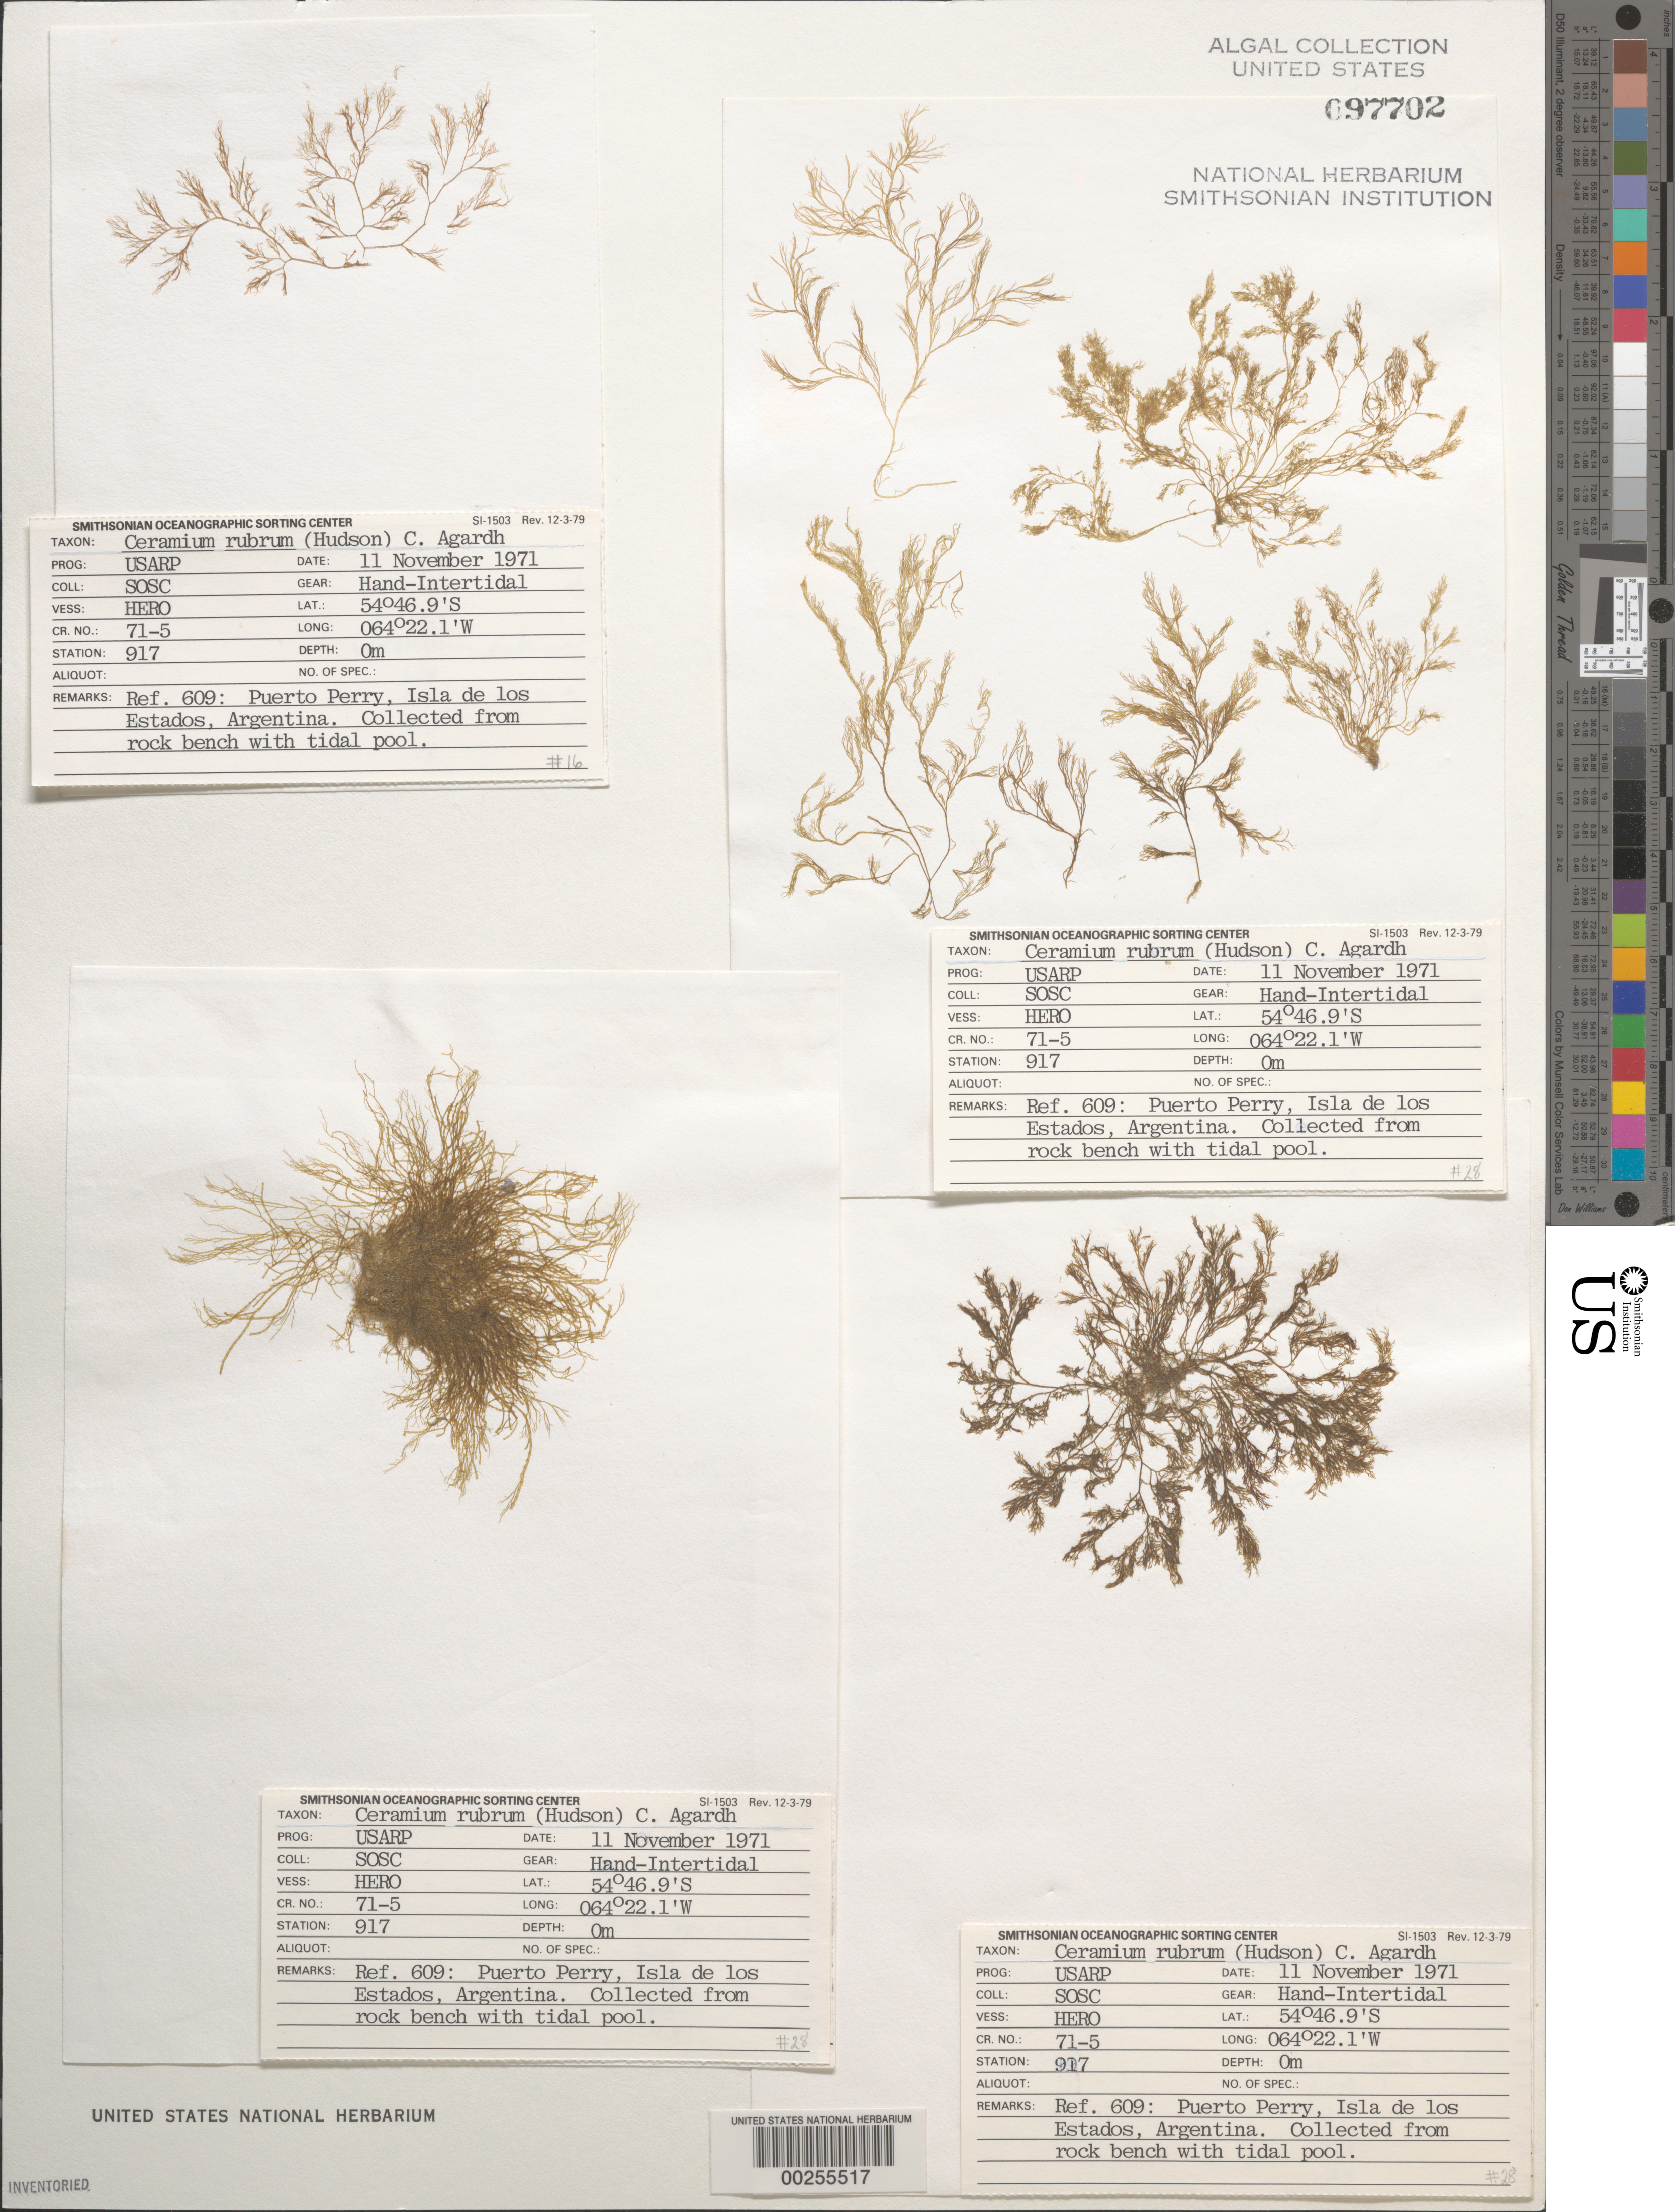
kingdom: Plantae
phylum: Rhodophyta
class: Florideophyceae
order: Ceramiales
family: Ceramiaceae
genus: Ceramium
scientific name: Ceramium rubrum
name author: C. Agardh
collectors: SOSC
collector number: Station 917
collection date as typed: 11 Nov 1971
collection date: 1971-11-11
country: Argentina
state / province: Tierra del Fuego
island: Isla de los Estados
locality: Puerto Perry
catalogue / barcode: US 97702